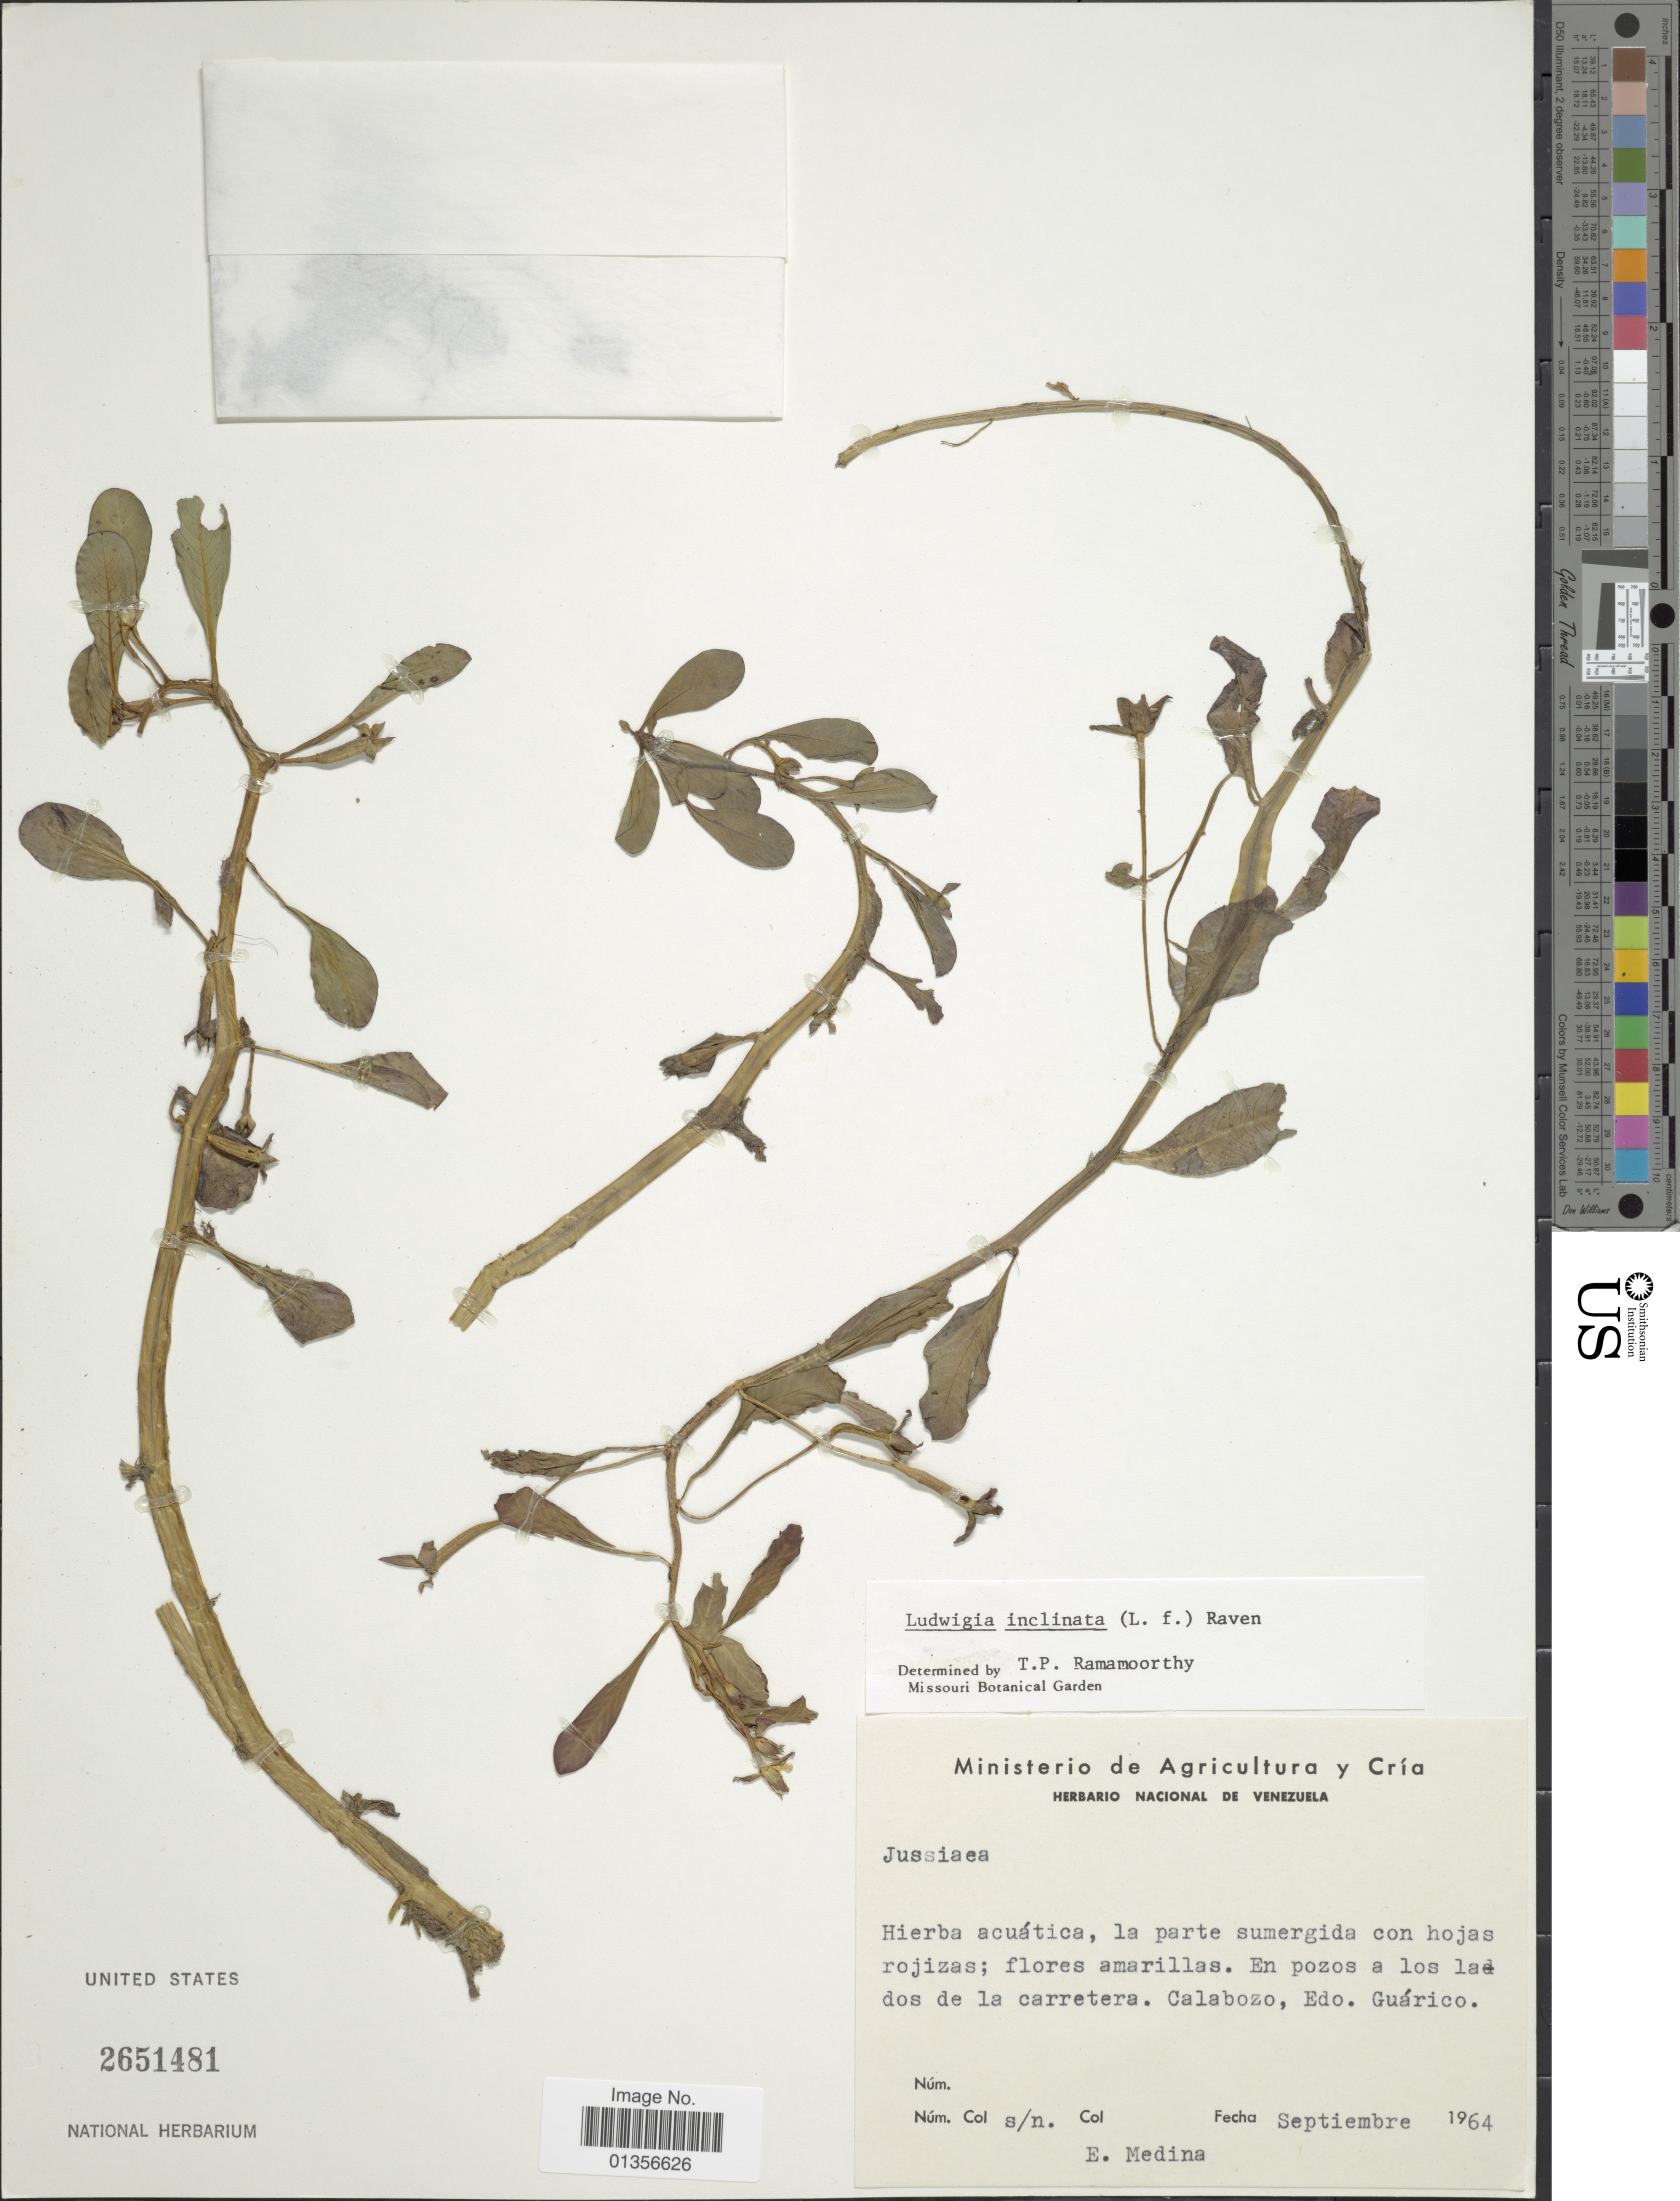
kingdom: Plantae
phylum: Tracheophyta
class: Magnoliopsida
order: Myrtales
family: Onagraceae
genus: Ludwigia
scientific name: Ludwigia inclinata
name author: (L. f.) M. Gómez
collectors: E. Medina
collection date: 1964-09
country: Venezuela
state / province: Guárico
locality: En pozos a los lados de la carretera. Calabozo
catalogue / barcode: US 2651481